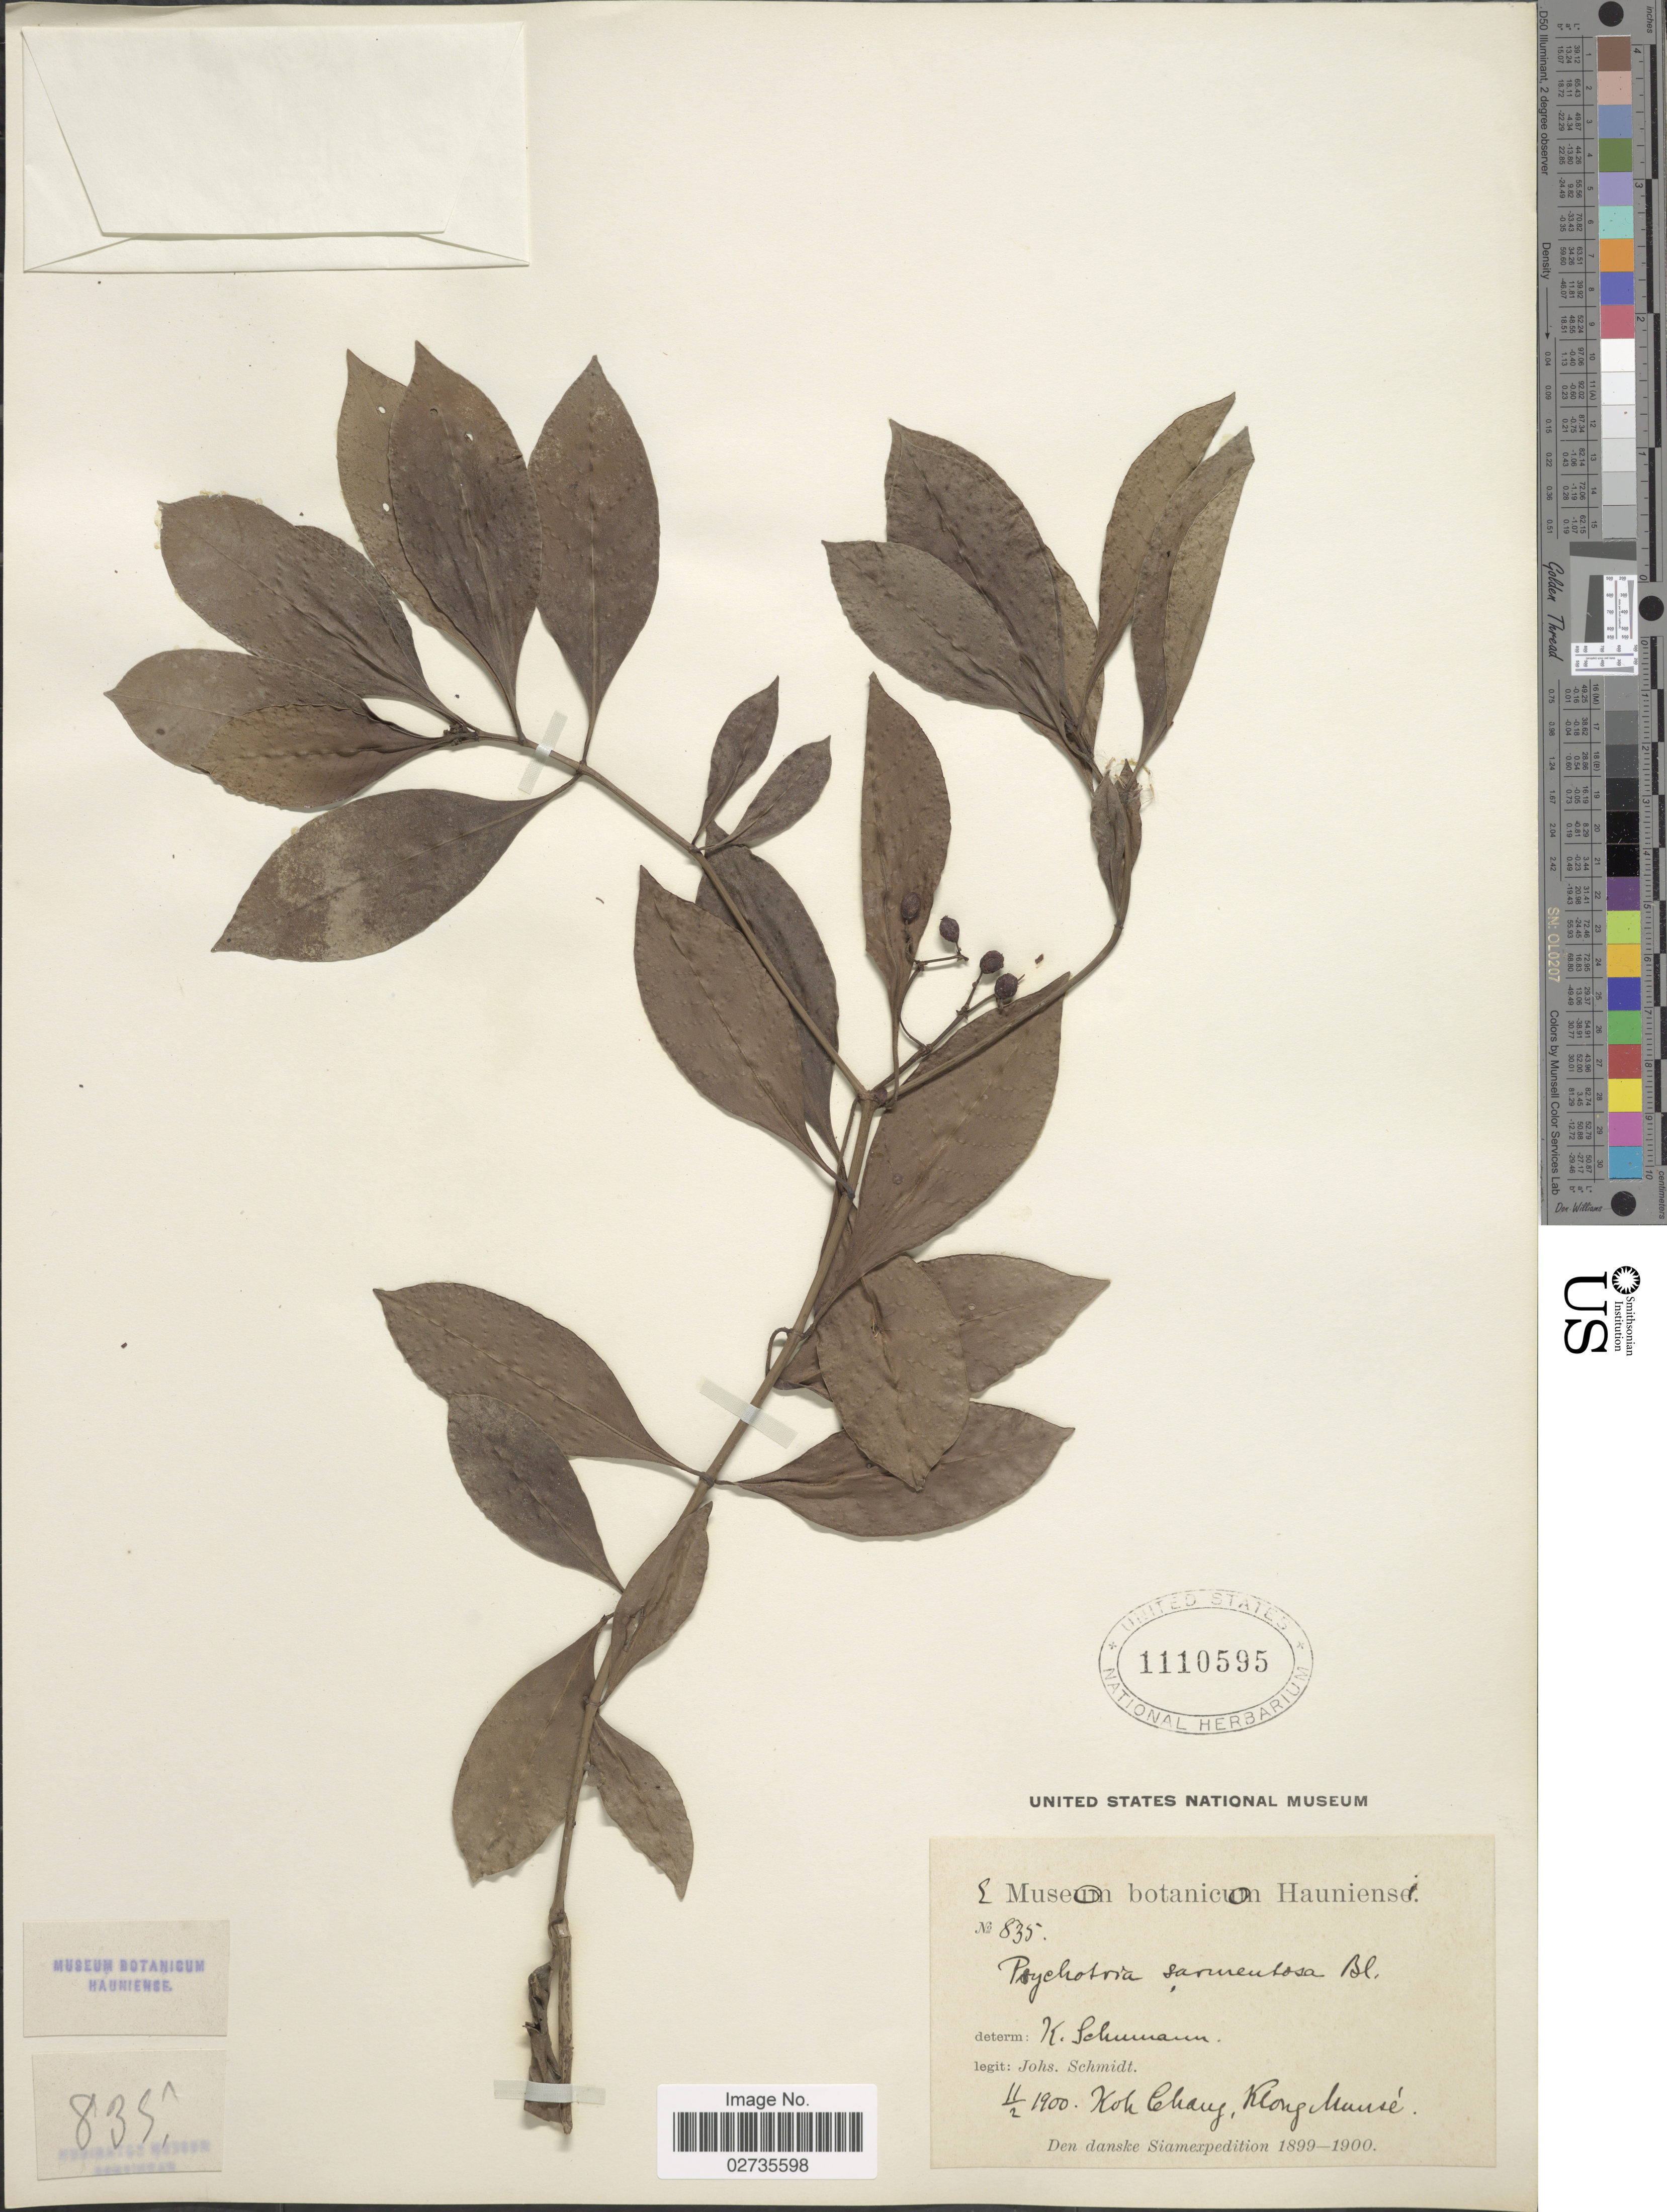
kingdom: Plantae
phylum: Tracheophyta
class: Magnoliopsida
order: Gentianales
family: Rubiaceae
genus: Psychotria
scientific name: Psychotria sarmentosa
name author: Blume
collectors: J. Schmidt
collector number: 835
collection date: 1900-02-11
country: Thailand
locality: Koh Chang, Klong Munsé [interpreted]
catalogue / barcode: US 1110595